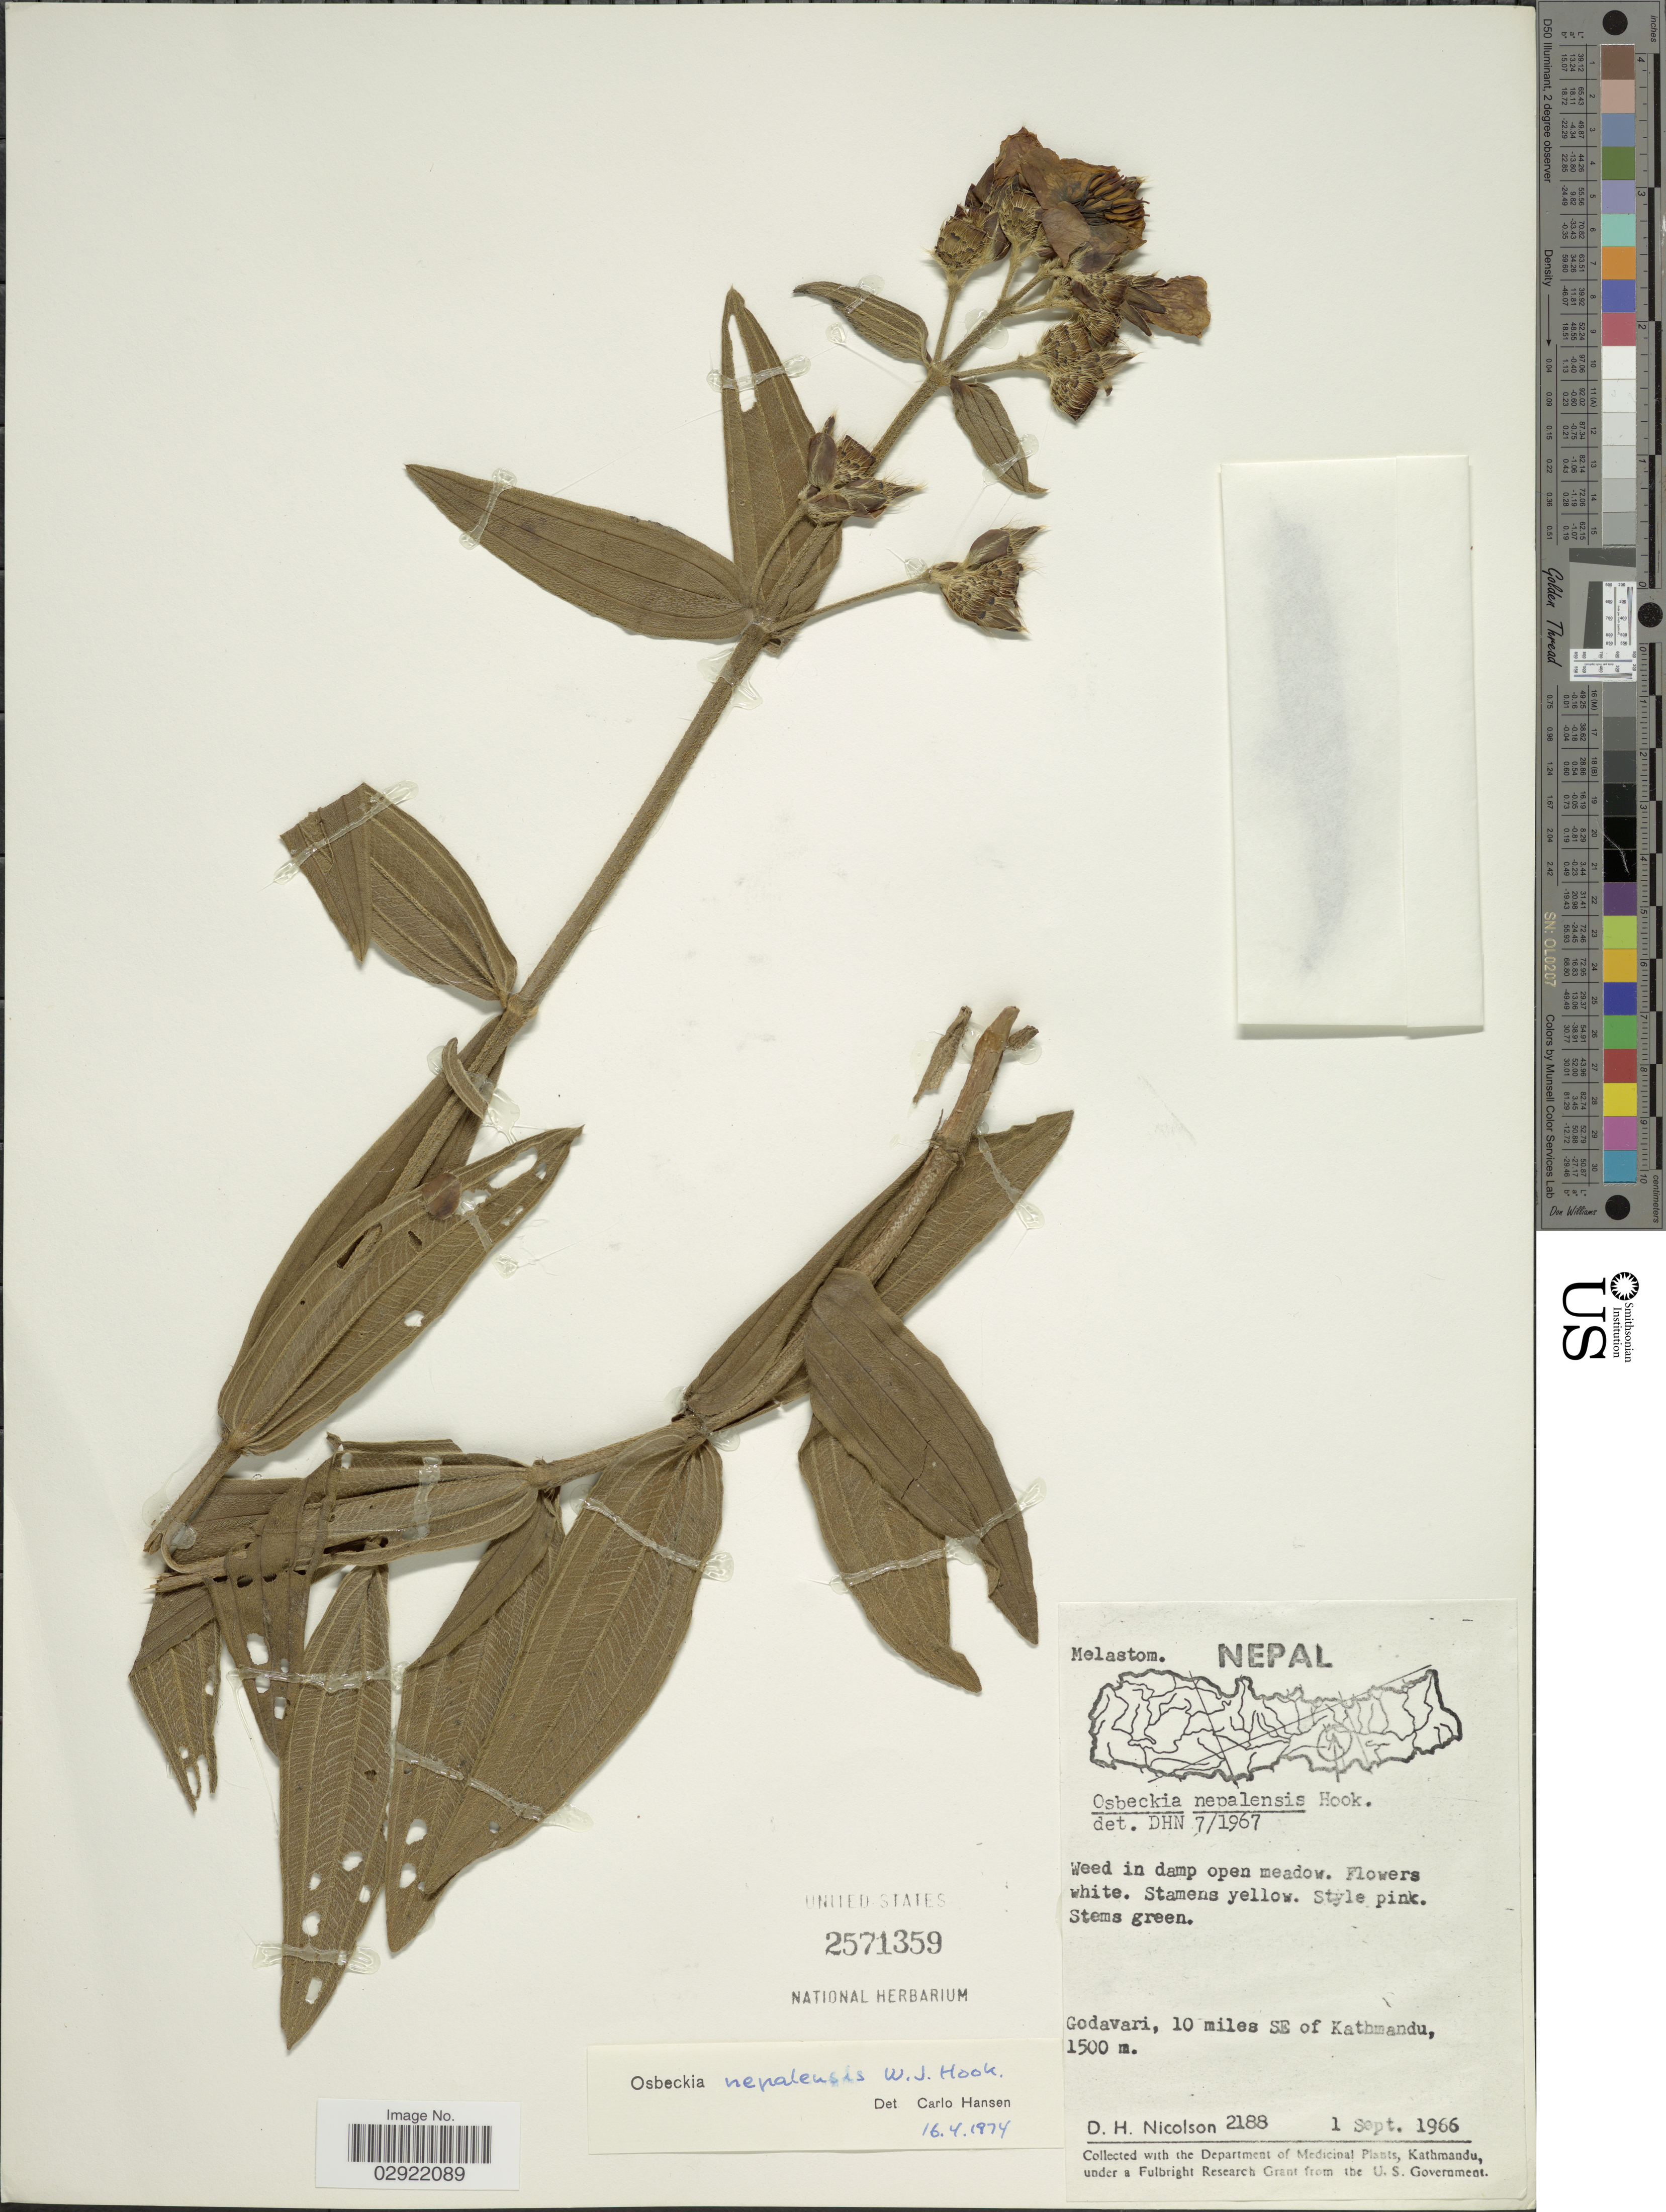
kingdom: Plantae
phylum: Tracheophyta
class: Magnoliopsida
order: Myrtales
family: Melastomataceae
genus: Osbeckia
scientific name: Osbeckia nepalensis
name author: Hook.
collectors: D. H. Nicolson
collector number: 2188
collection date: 1966-09-01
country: Nepal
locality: Godavari, 10 miles SE of Kathmandu.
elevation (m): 1500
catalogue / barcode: US 2571359